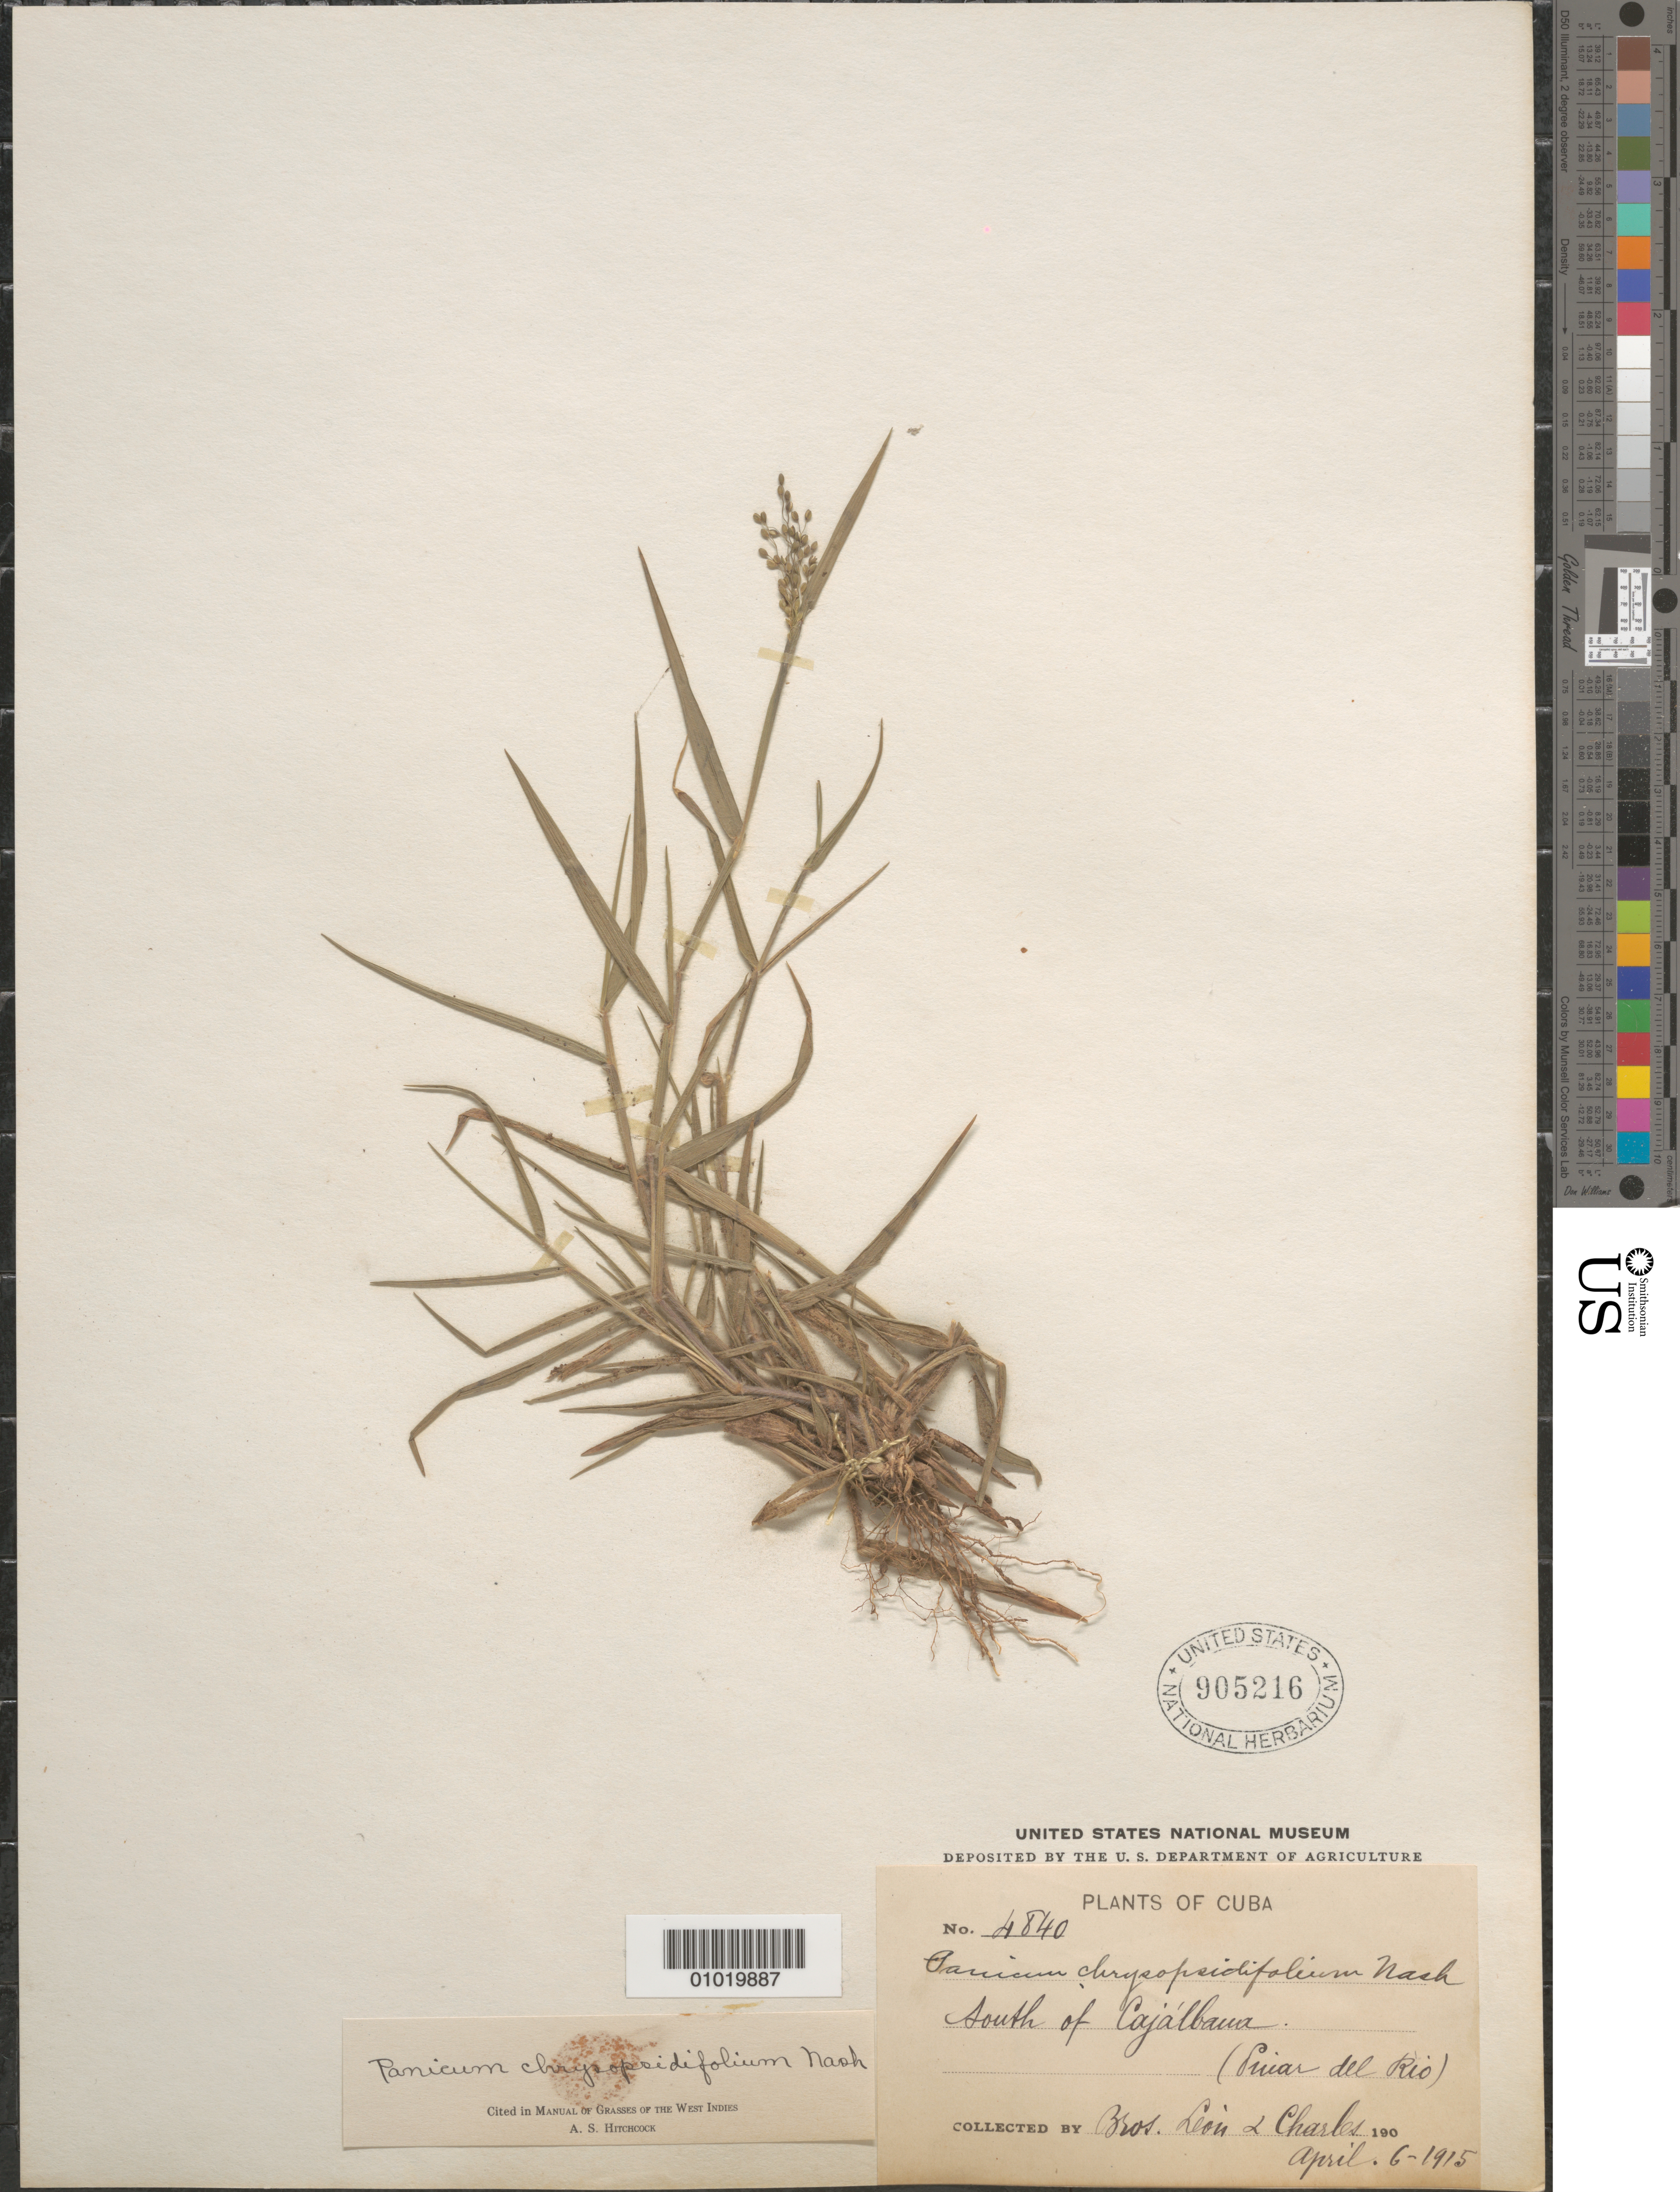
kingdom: Plantae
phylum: Tracheophyta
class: Liliopsida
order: Poales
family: Poaceae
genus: Panicum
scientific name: Panicum chrysopsidifolium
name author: Nash ex Small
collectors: Bro. León & -. Charles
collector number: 4840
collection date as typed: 06 Apr 1915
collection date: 1915-04-06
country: Cuba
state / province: Pinar del Rio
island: Cuba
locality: South of Cajalbaua, Pinar del Rio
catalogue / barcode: US 905216